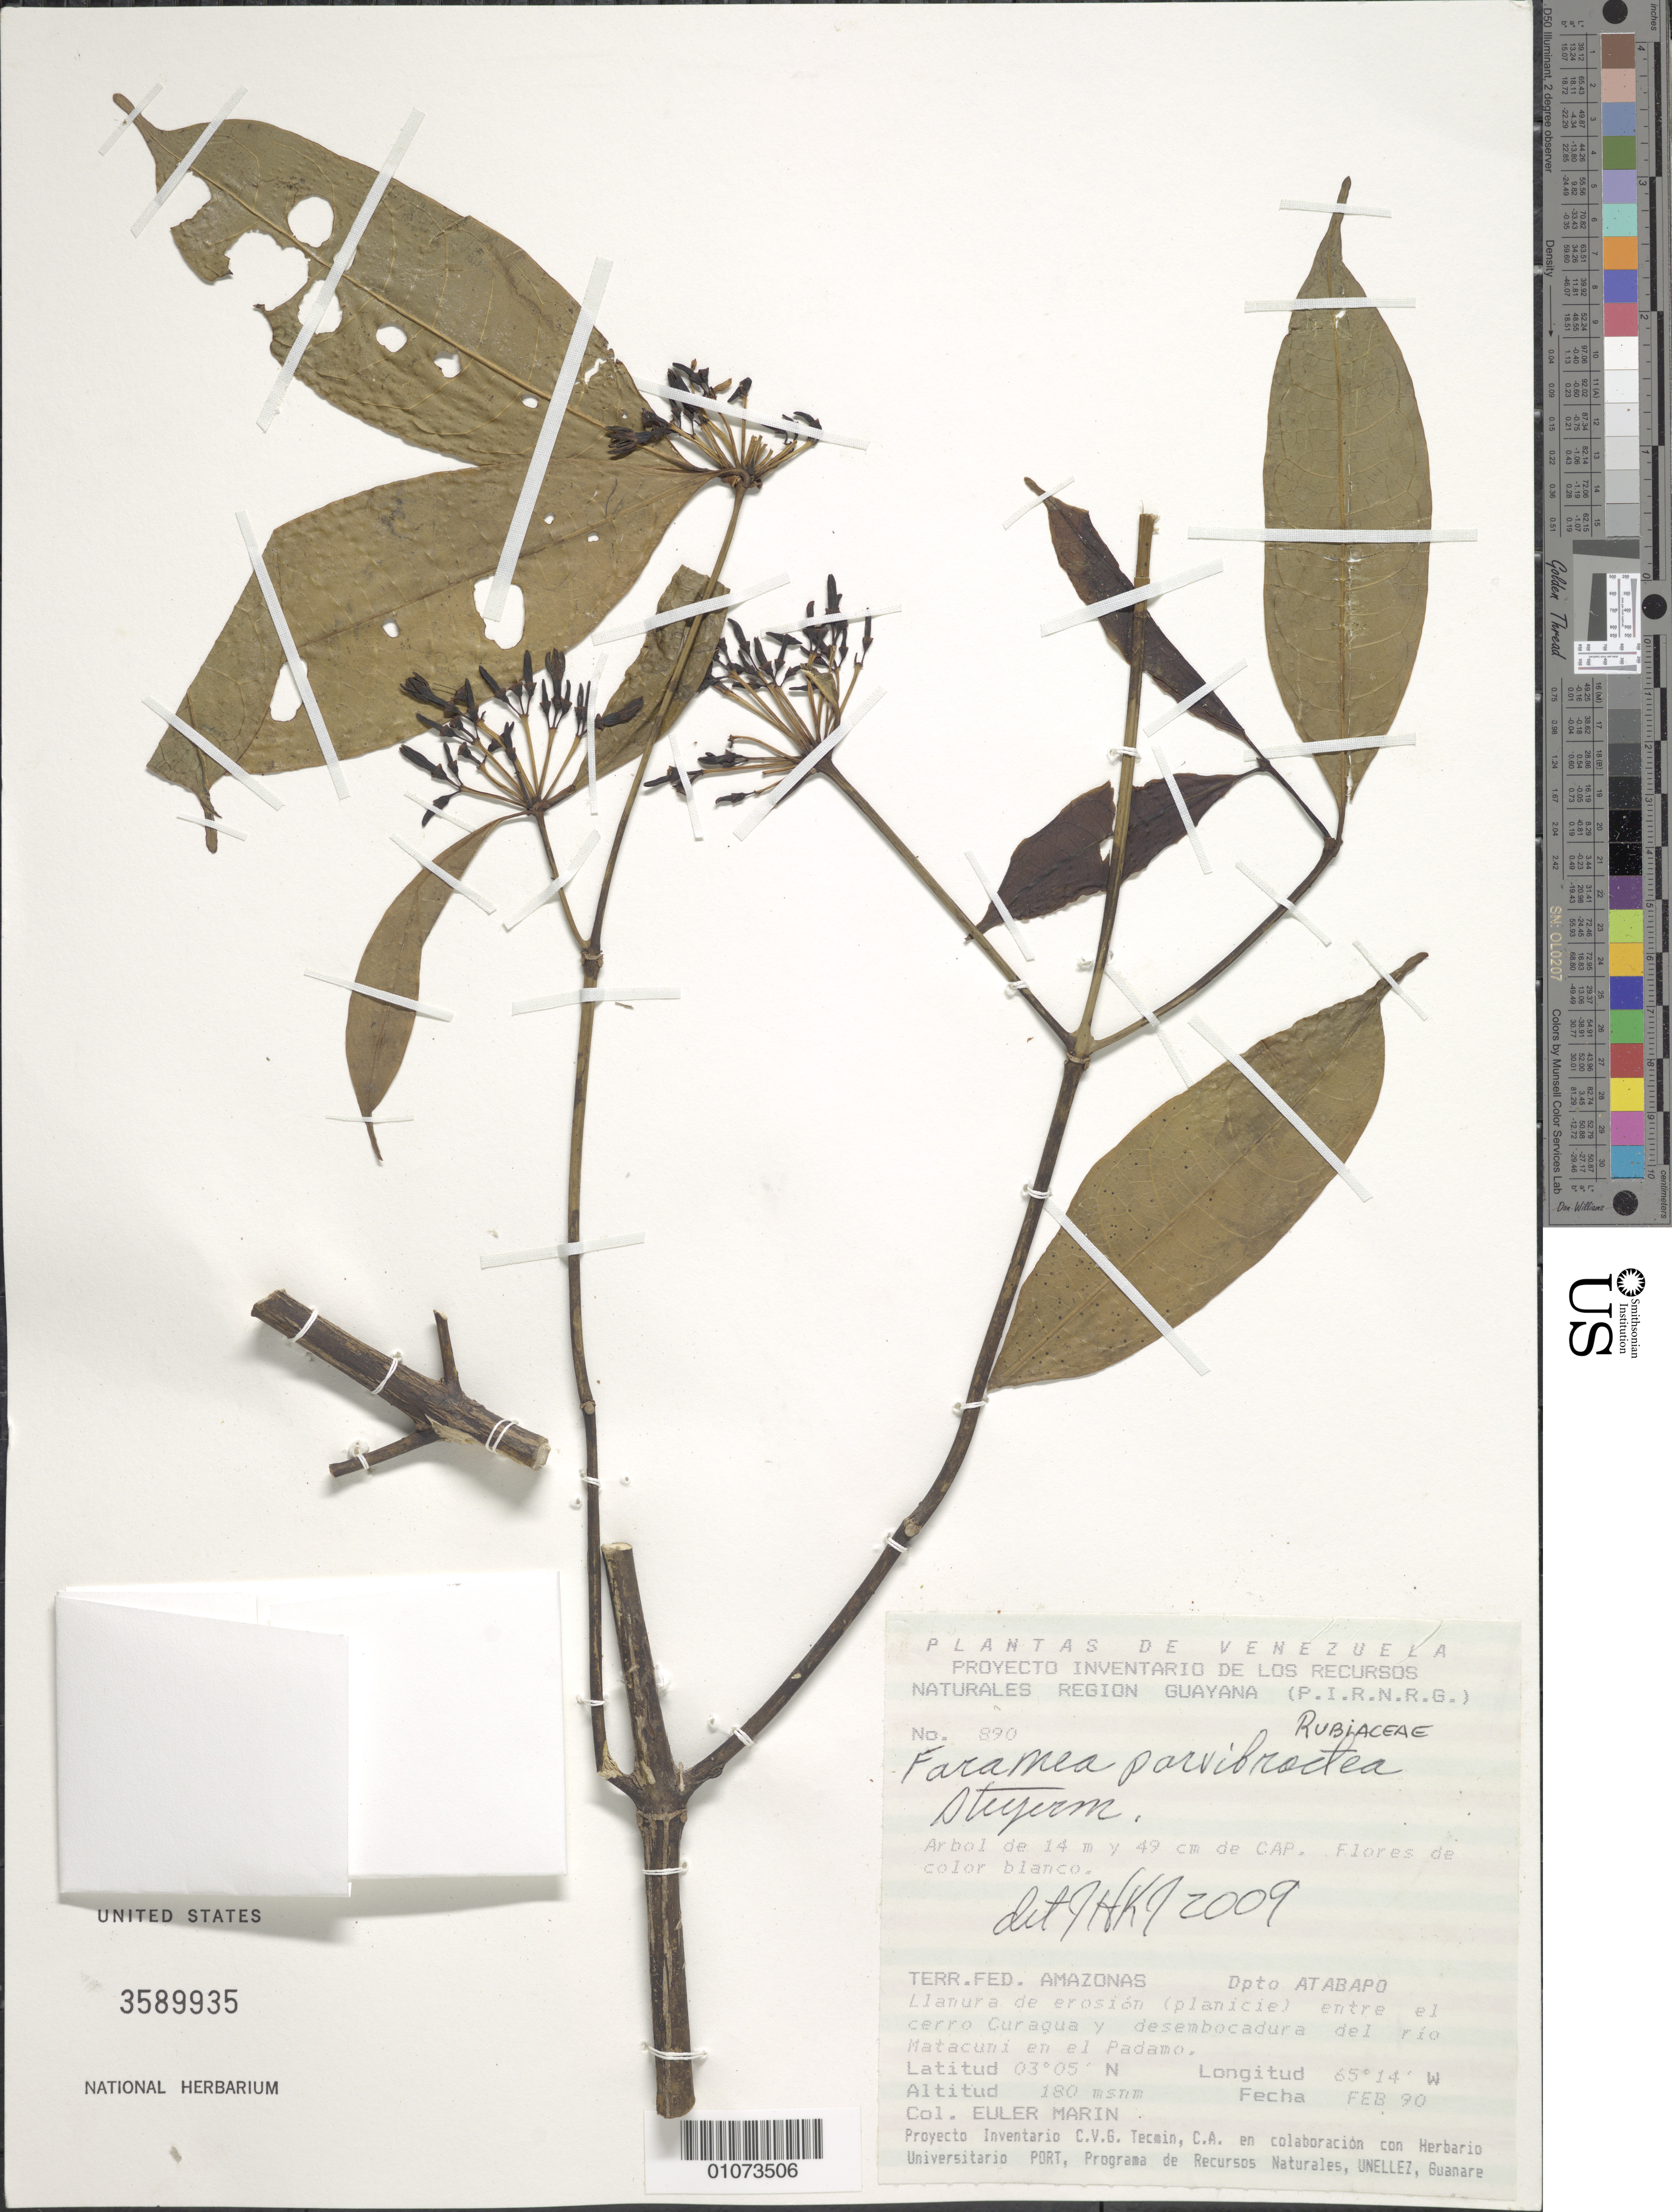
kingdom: Plantae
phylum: Tracheophyta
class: Magnoliopsida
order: Gentianales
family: Rubiaceae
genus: Faramea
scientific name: Faramea parvibractea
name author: Steyerm.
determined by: Kirkbride, J. H.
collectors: E. Marin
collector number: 890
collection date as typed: Feb-90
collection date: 1990-02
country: Venezuela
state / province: Amazonas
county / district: Atabapo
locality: Entre el cerro Curagua y desembocadura del rio Matacuni en el Padamo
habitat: Llanura de erosión (planicie)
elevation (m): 180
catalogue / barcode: US 3589935